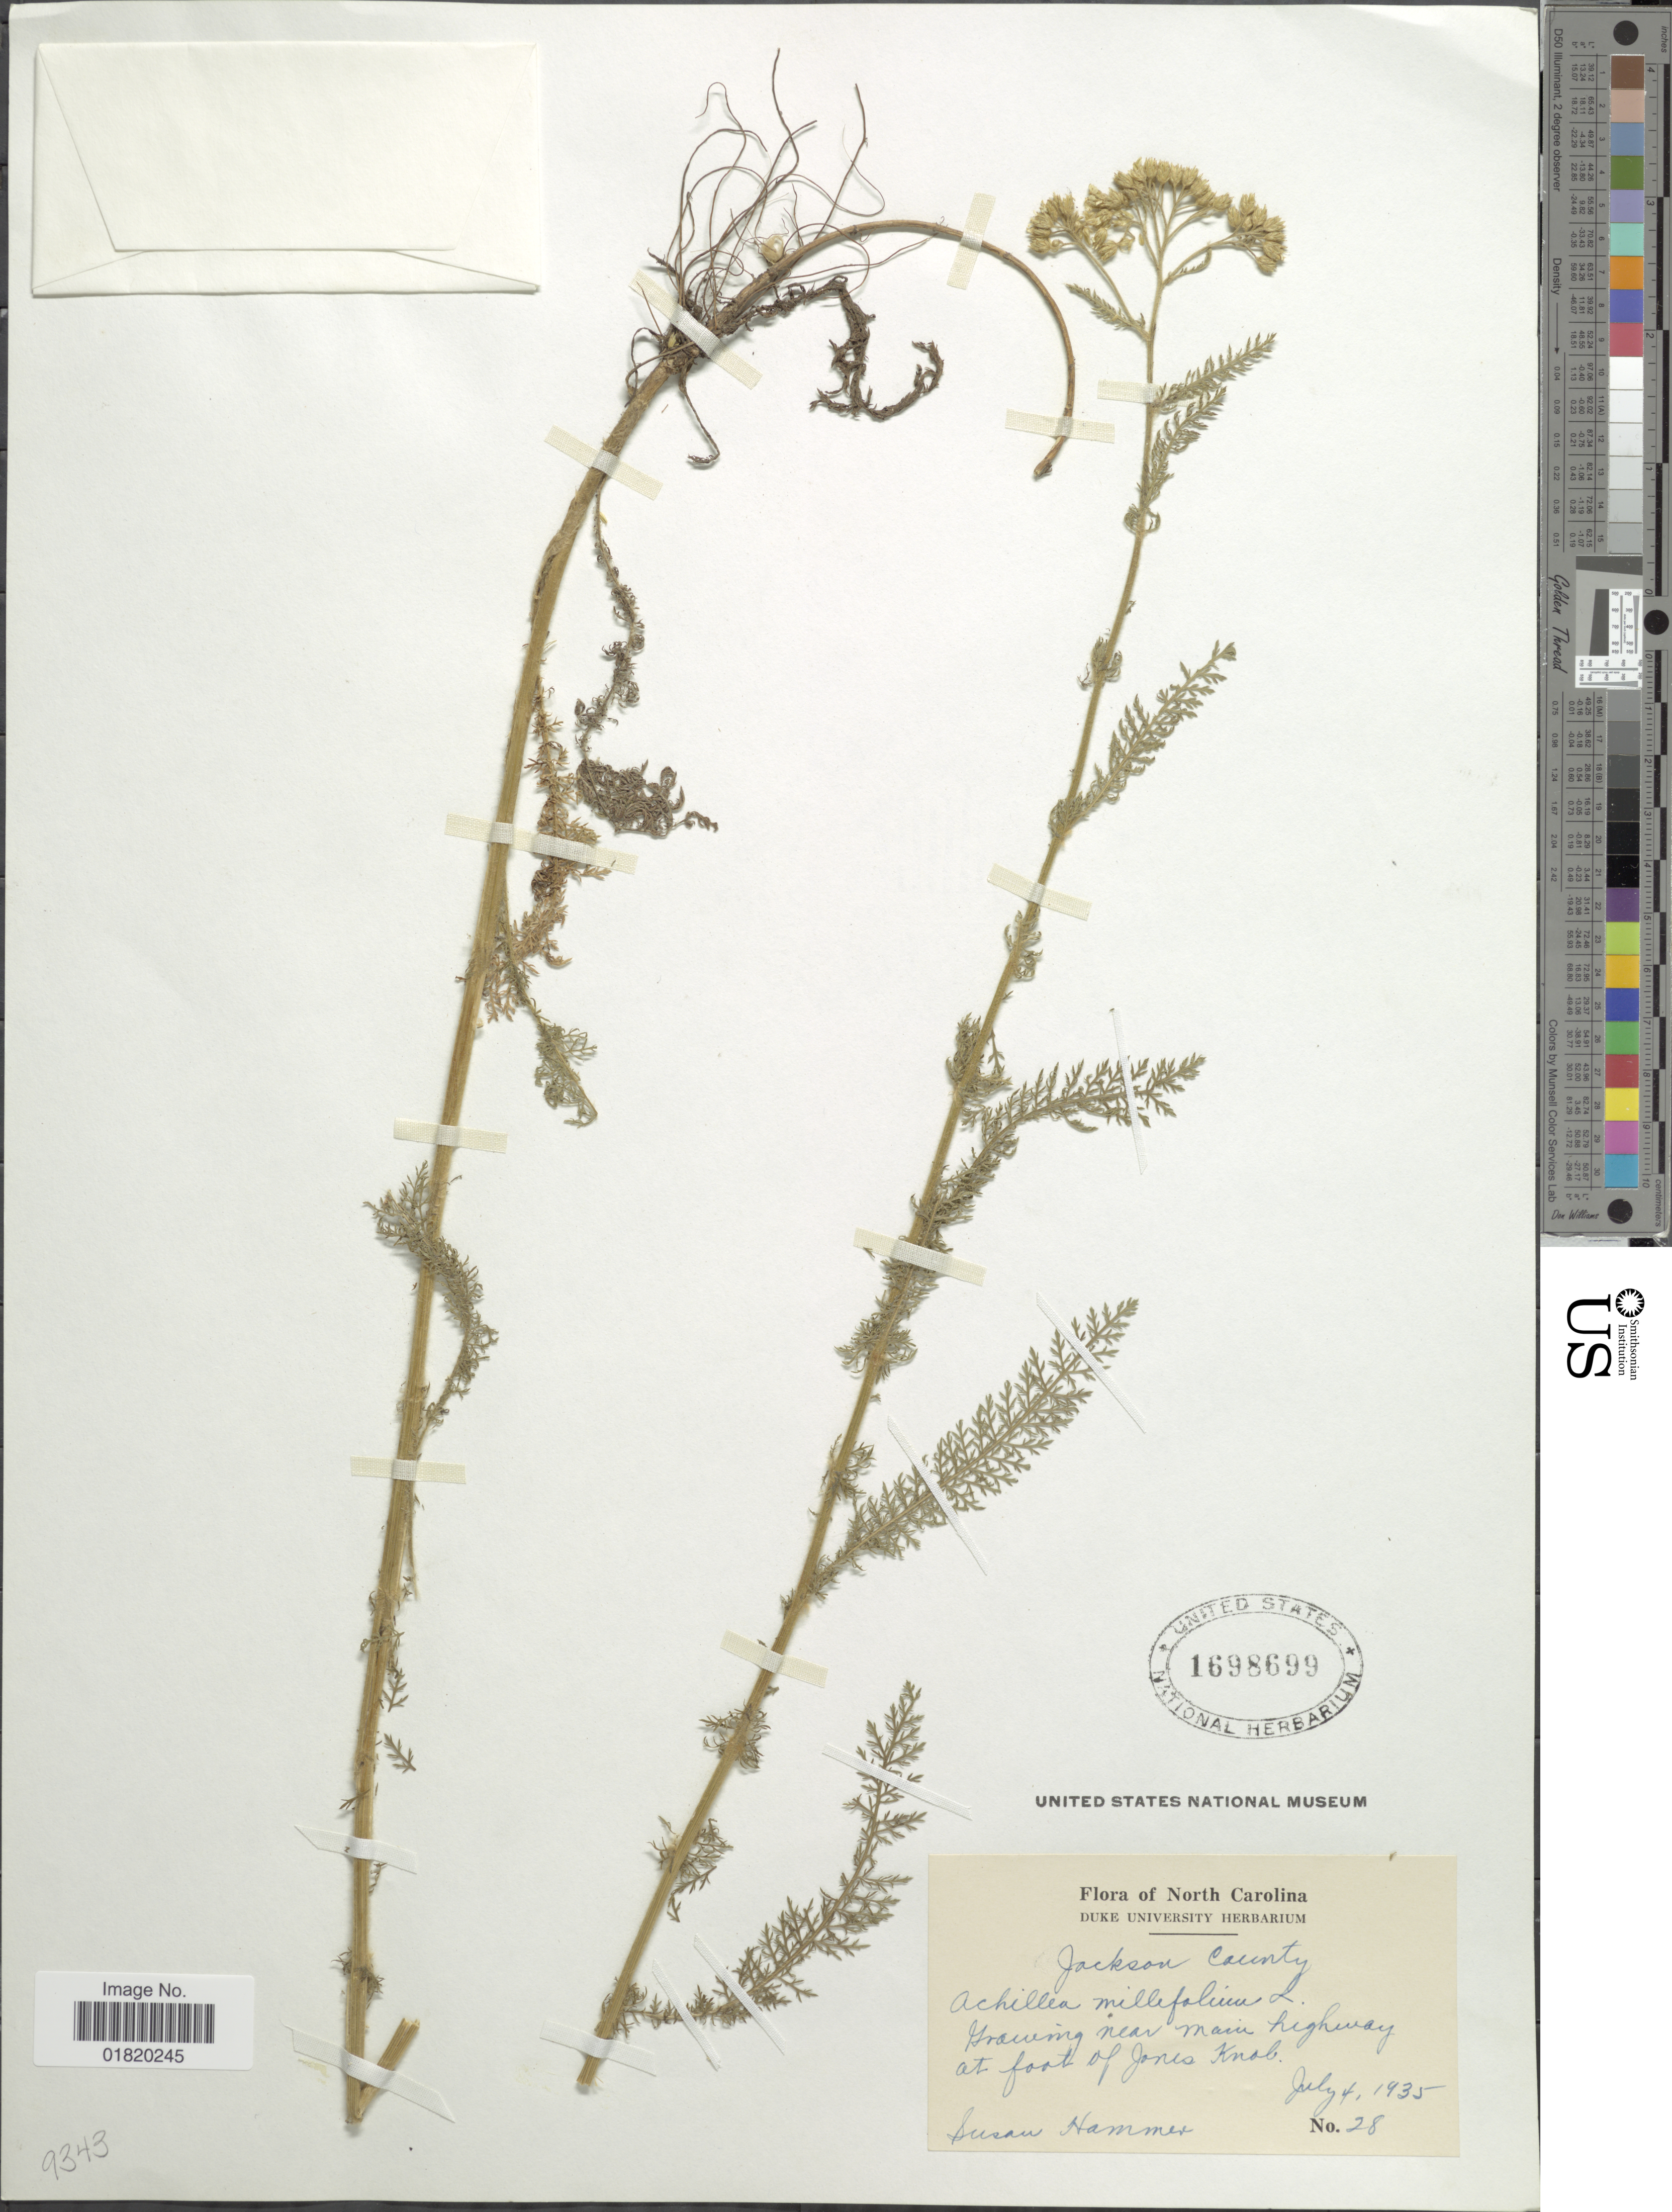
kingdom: Plantae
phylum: Tracheophyta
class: Magnoliopsida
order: Asterales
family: Asteraceae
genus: Achillea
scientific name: Achillea millefolium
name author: L.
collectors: S. Hammer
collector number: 28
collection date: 1935-07-04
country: United States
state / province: North Carolina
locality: Jackson County. Near main highway at foot of Jones Knob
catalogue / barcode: US 1698699